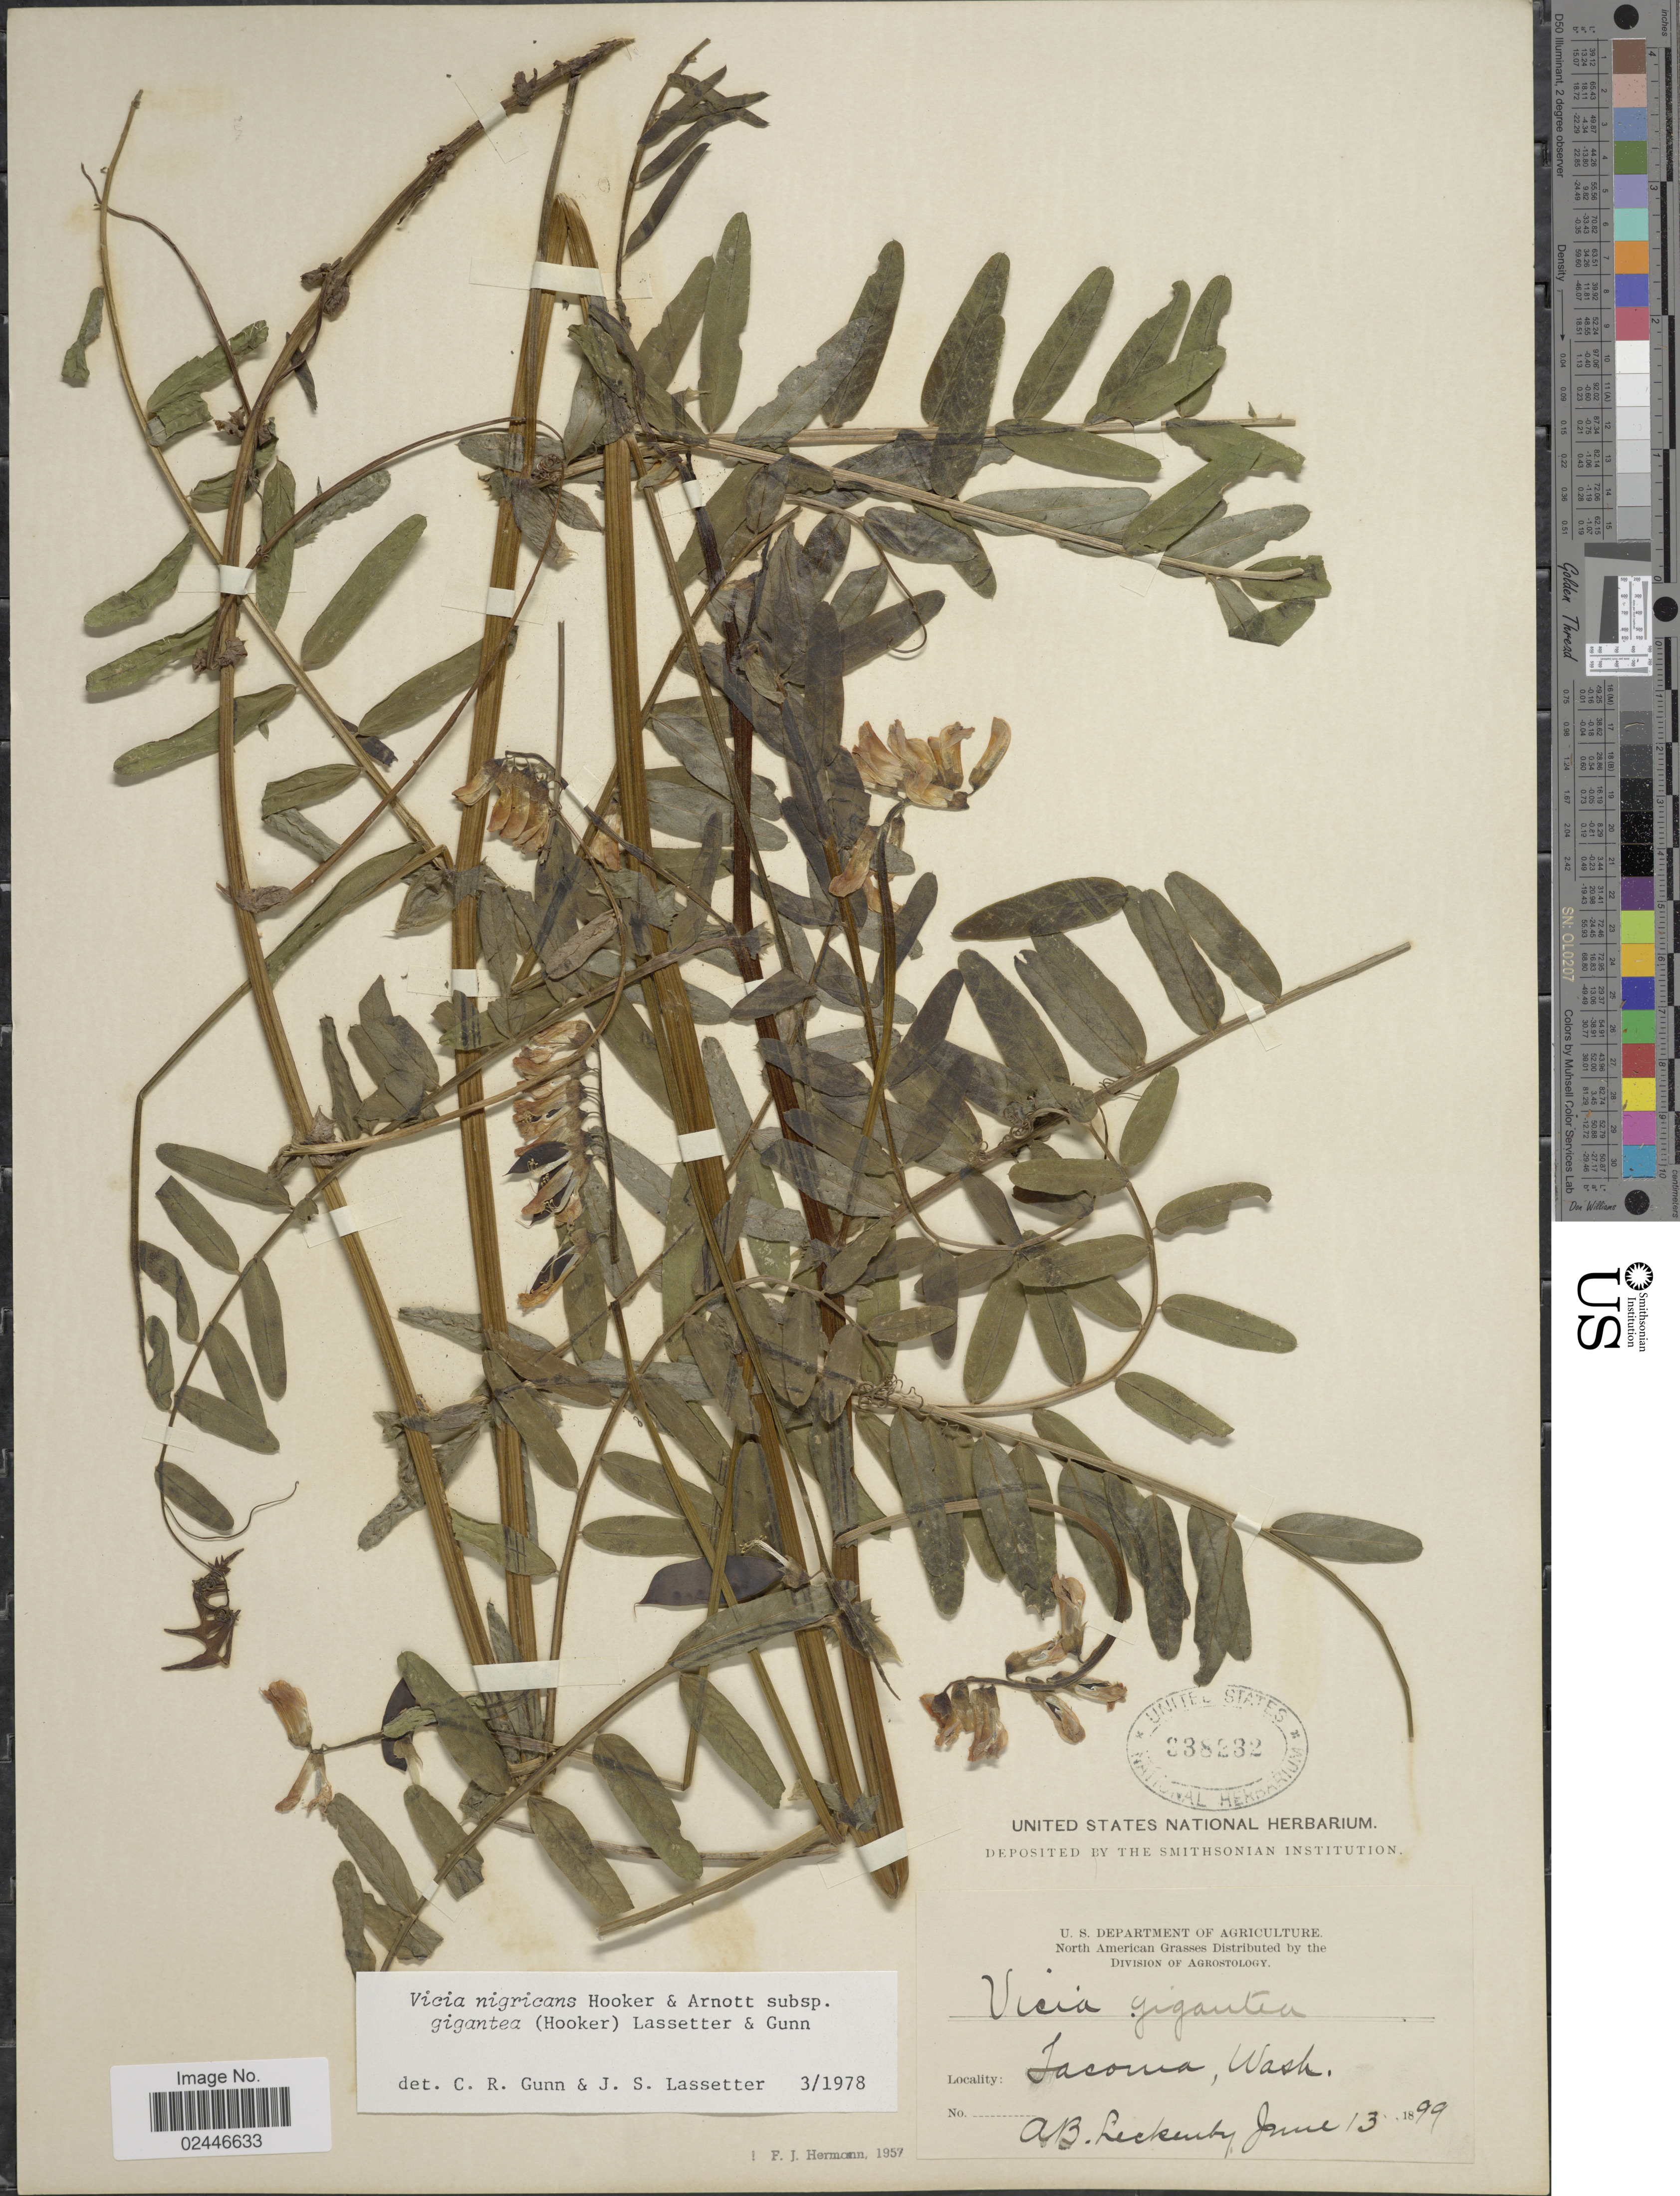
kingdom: Plantae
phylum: Tracheophyta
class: Magnoliopsida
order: Fabales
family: Fabaceae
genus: Vicia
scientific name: Vicia nigricans subsp. gigantea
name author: Hook. & Arn.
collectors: A. Leckenby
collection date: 1899-06-13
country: United States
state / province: Washington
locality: Jacoma, Wash.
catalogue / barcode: US 338232